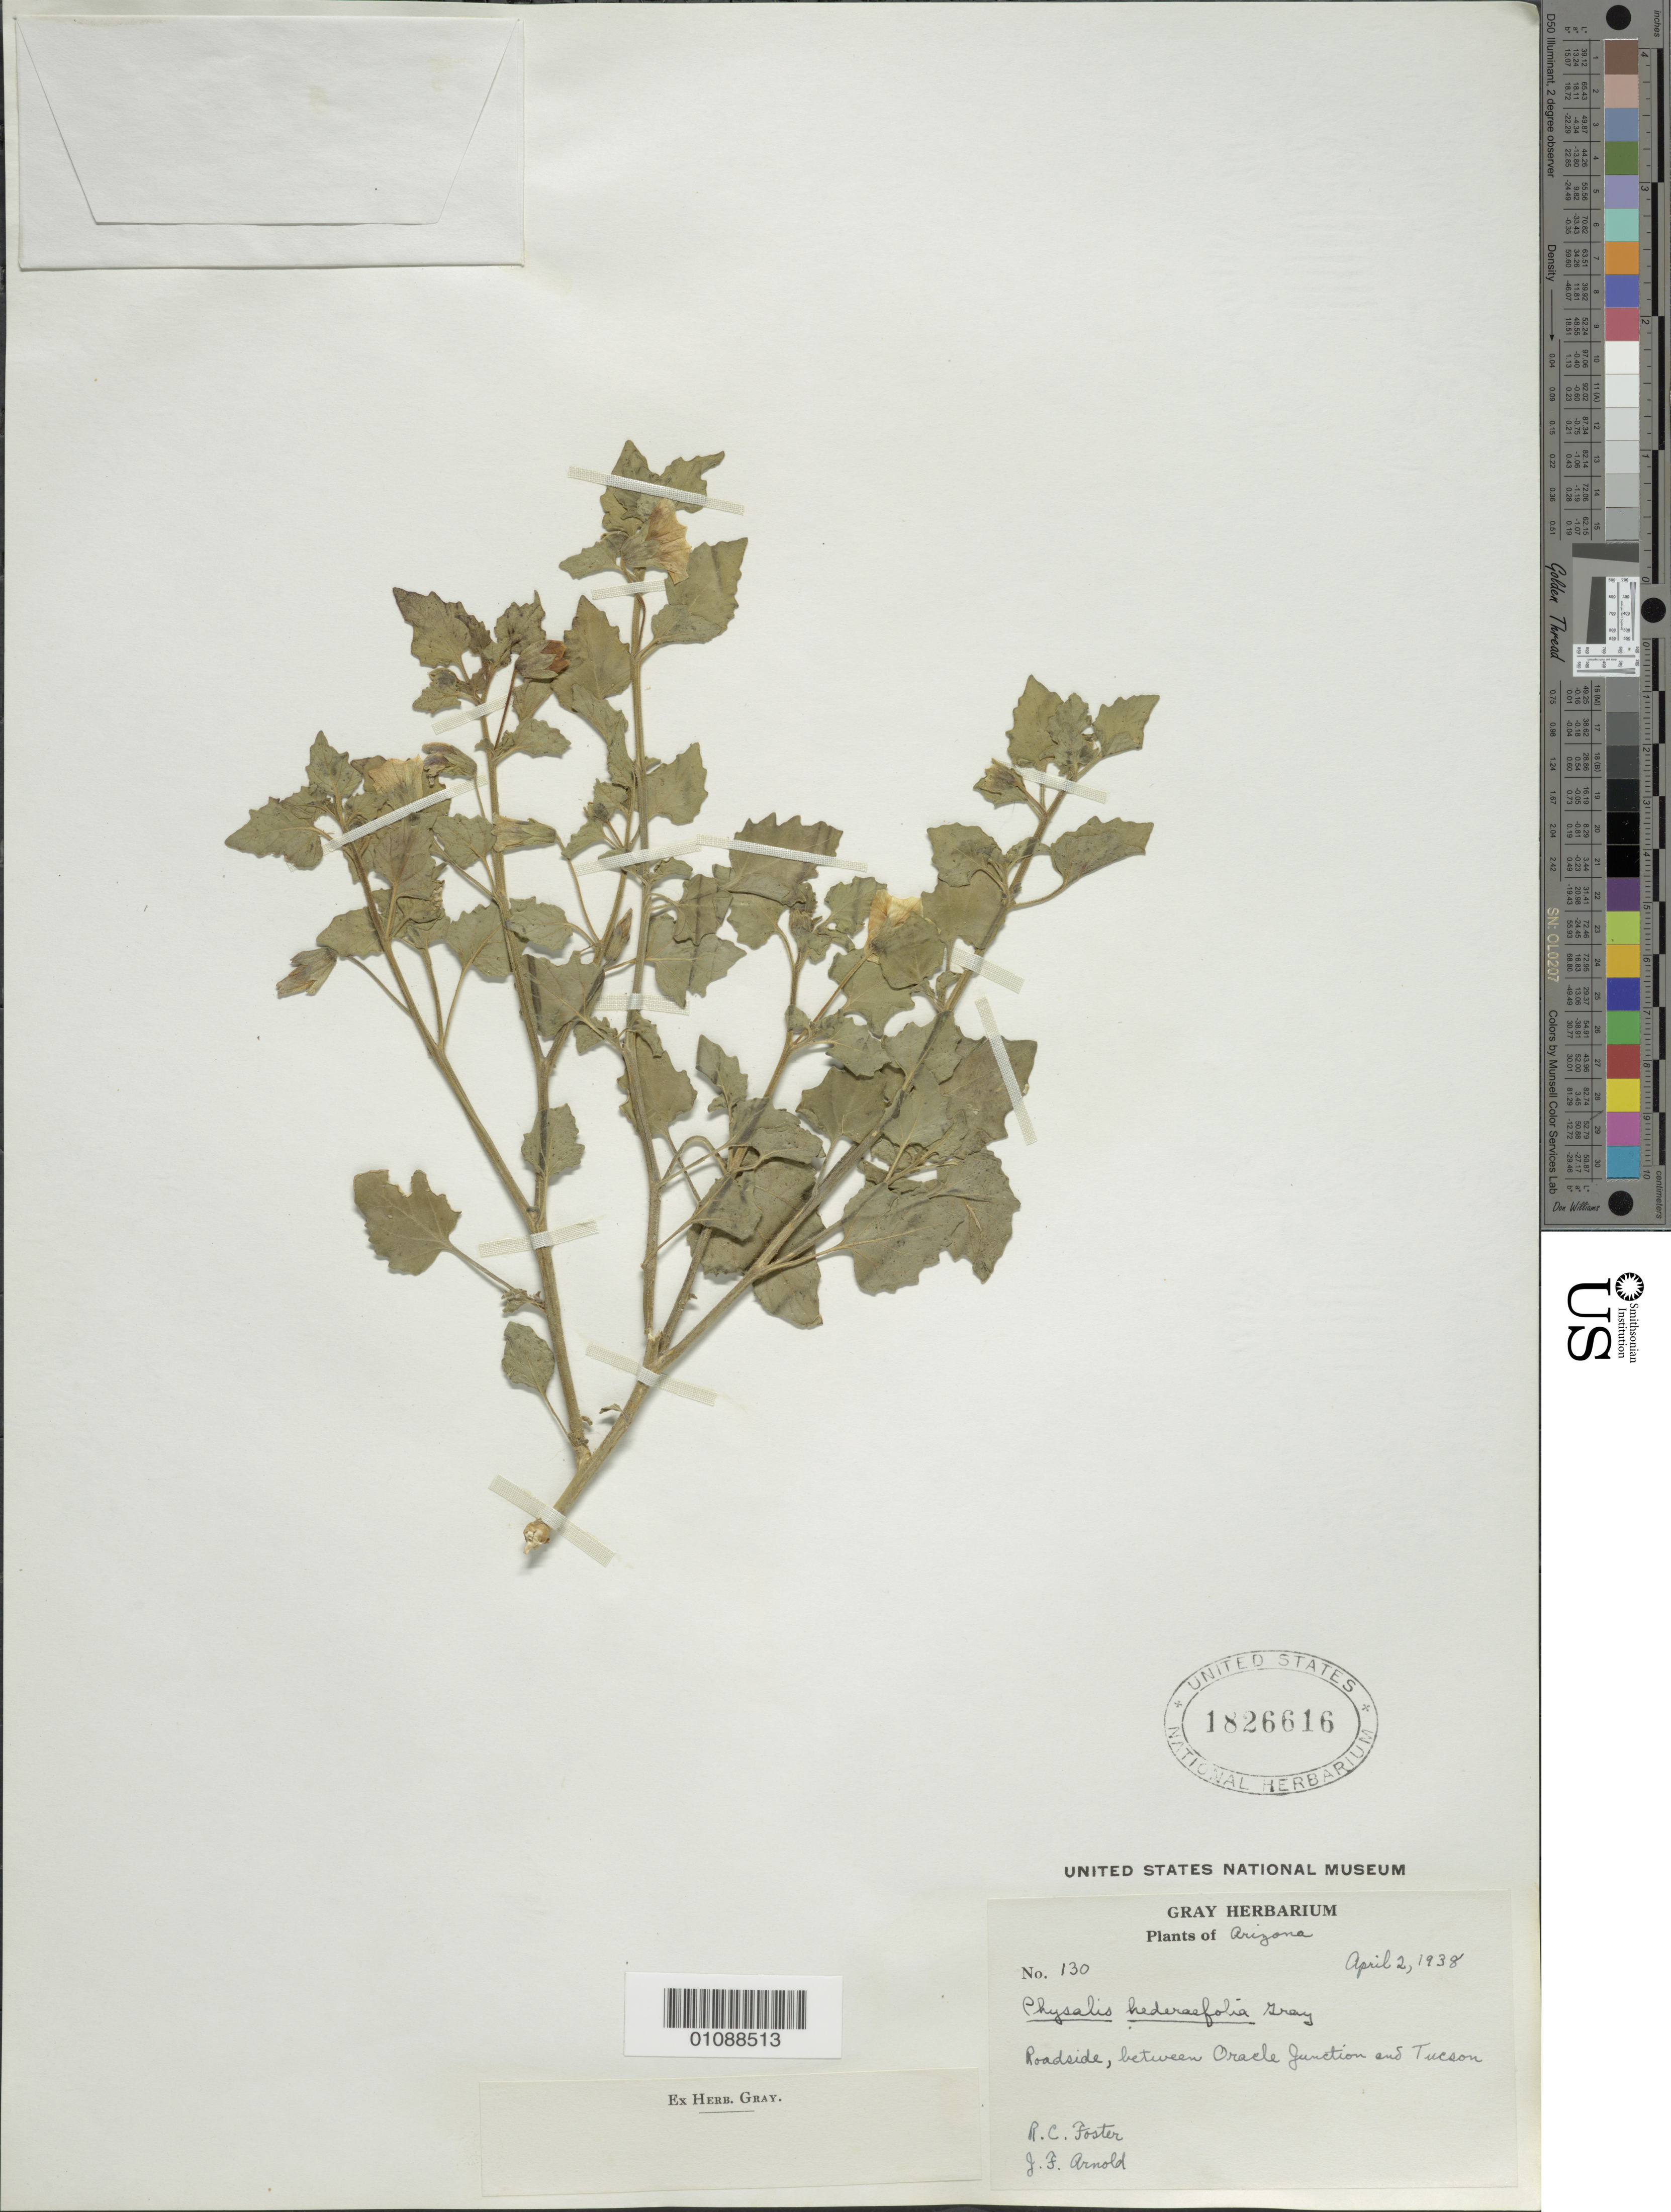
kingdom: Plantae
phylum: Tracheophyta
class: Magnoliopsida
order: Solanales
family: Solanaceae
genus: Physalis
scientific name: Physalis hederifolia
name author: A. Gray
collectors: R. C. Foster & J. F. Arnold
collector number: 130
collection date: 1938-04-02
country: United States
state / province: Arizona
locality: Roadside, between Oracle Junction and Tucson.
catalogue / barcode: US 1826616